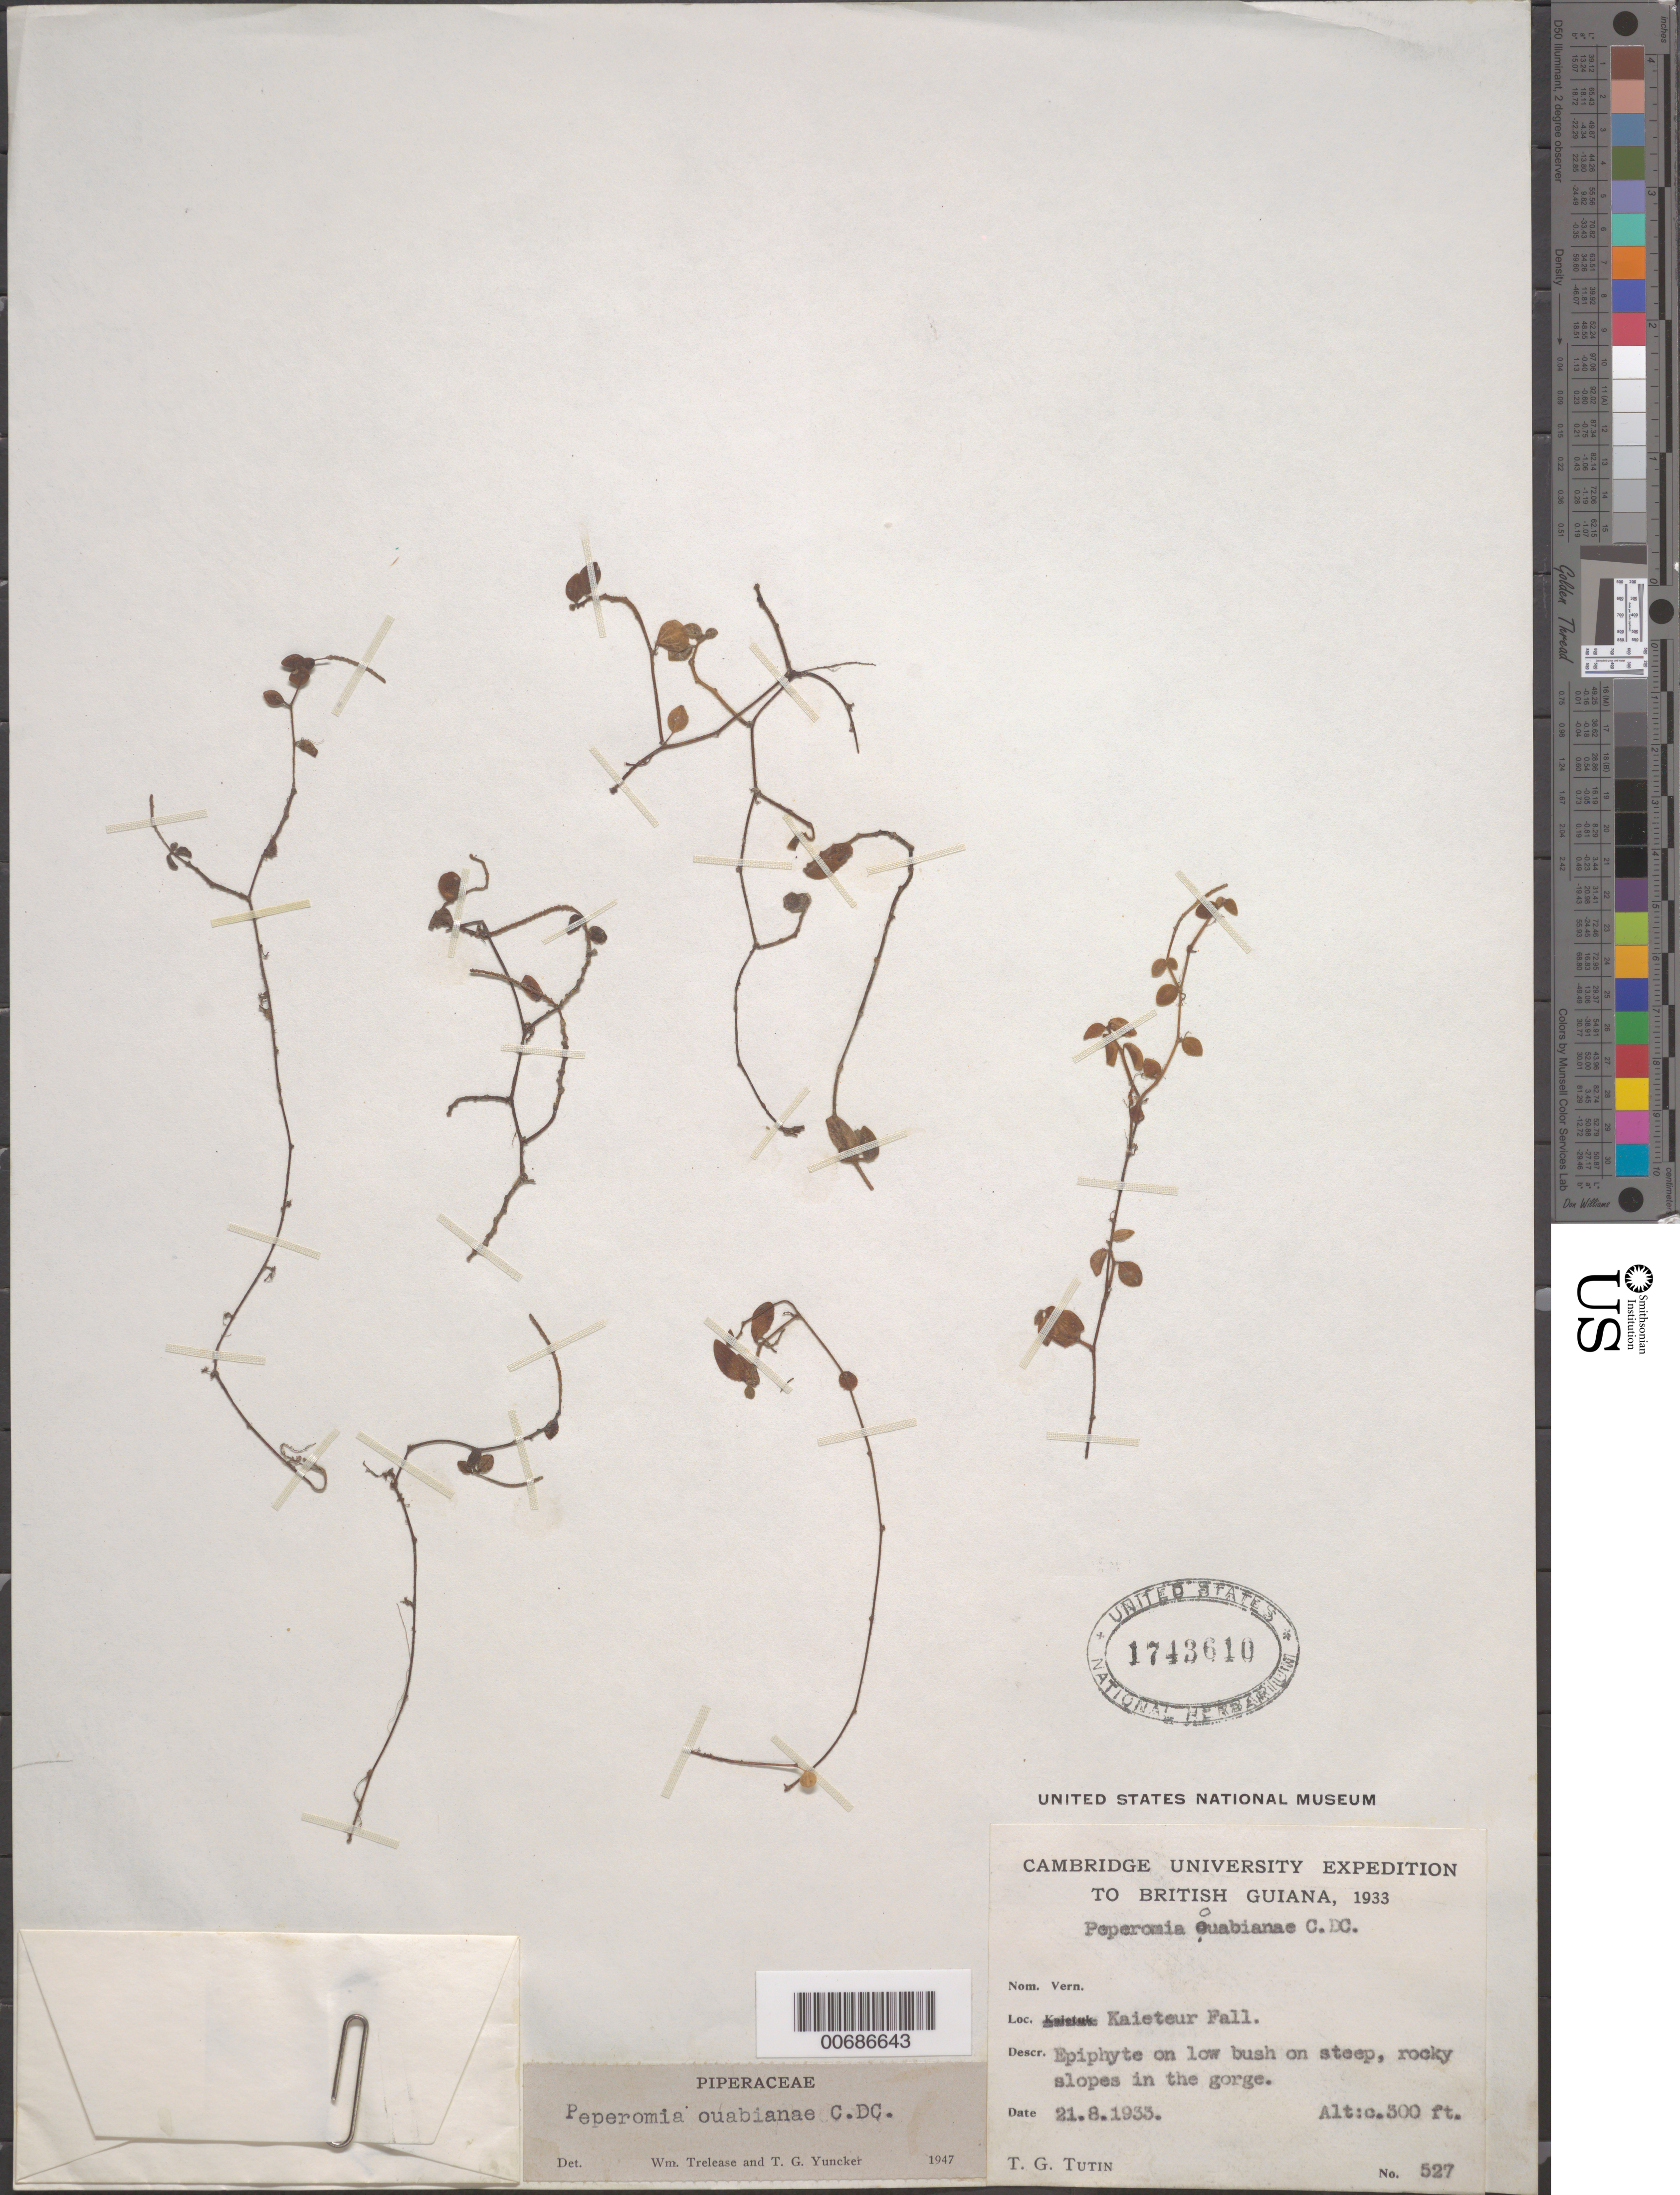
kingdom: Plantae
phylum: Tracheophyta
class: Magnoliopsida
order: Piperales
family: Piperaceae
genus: Peperomia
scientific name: Peperomia ouabianae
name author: C. DC.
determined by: Trelease, W.; Yuncker, T. G.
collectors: T. G. Tutin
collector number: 527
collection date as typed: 21-Aug-33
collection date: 1933-08-21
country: Guyana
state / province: Potaro-Siparuni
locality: Kaieteur Falls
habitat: On low bush in steep, rocky slopes in the gorge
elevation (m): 90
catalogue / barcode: US 1743610